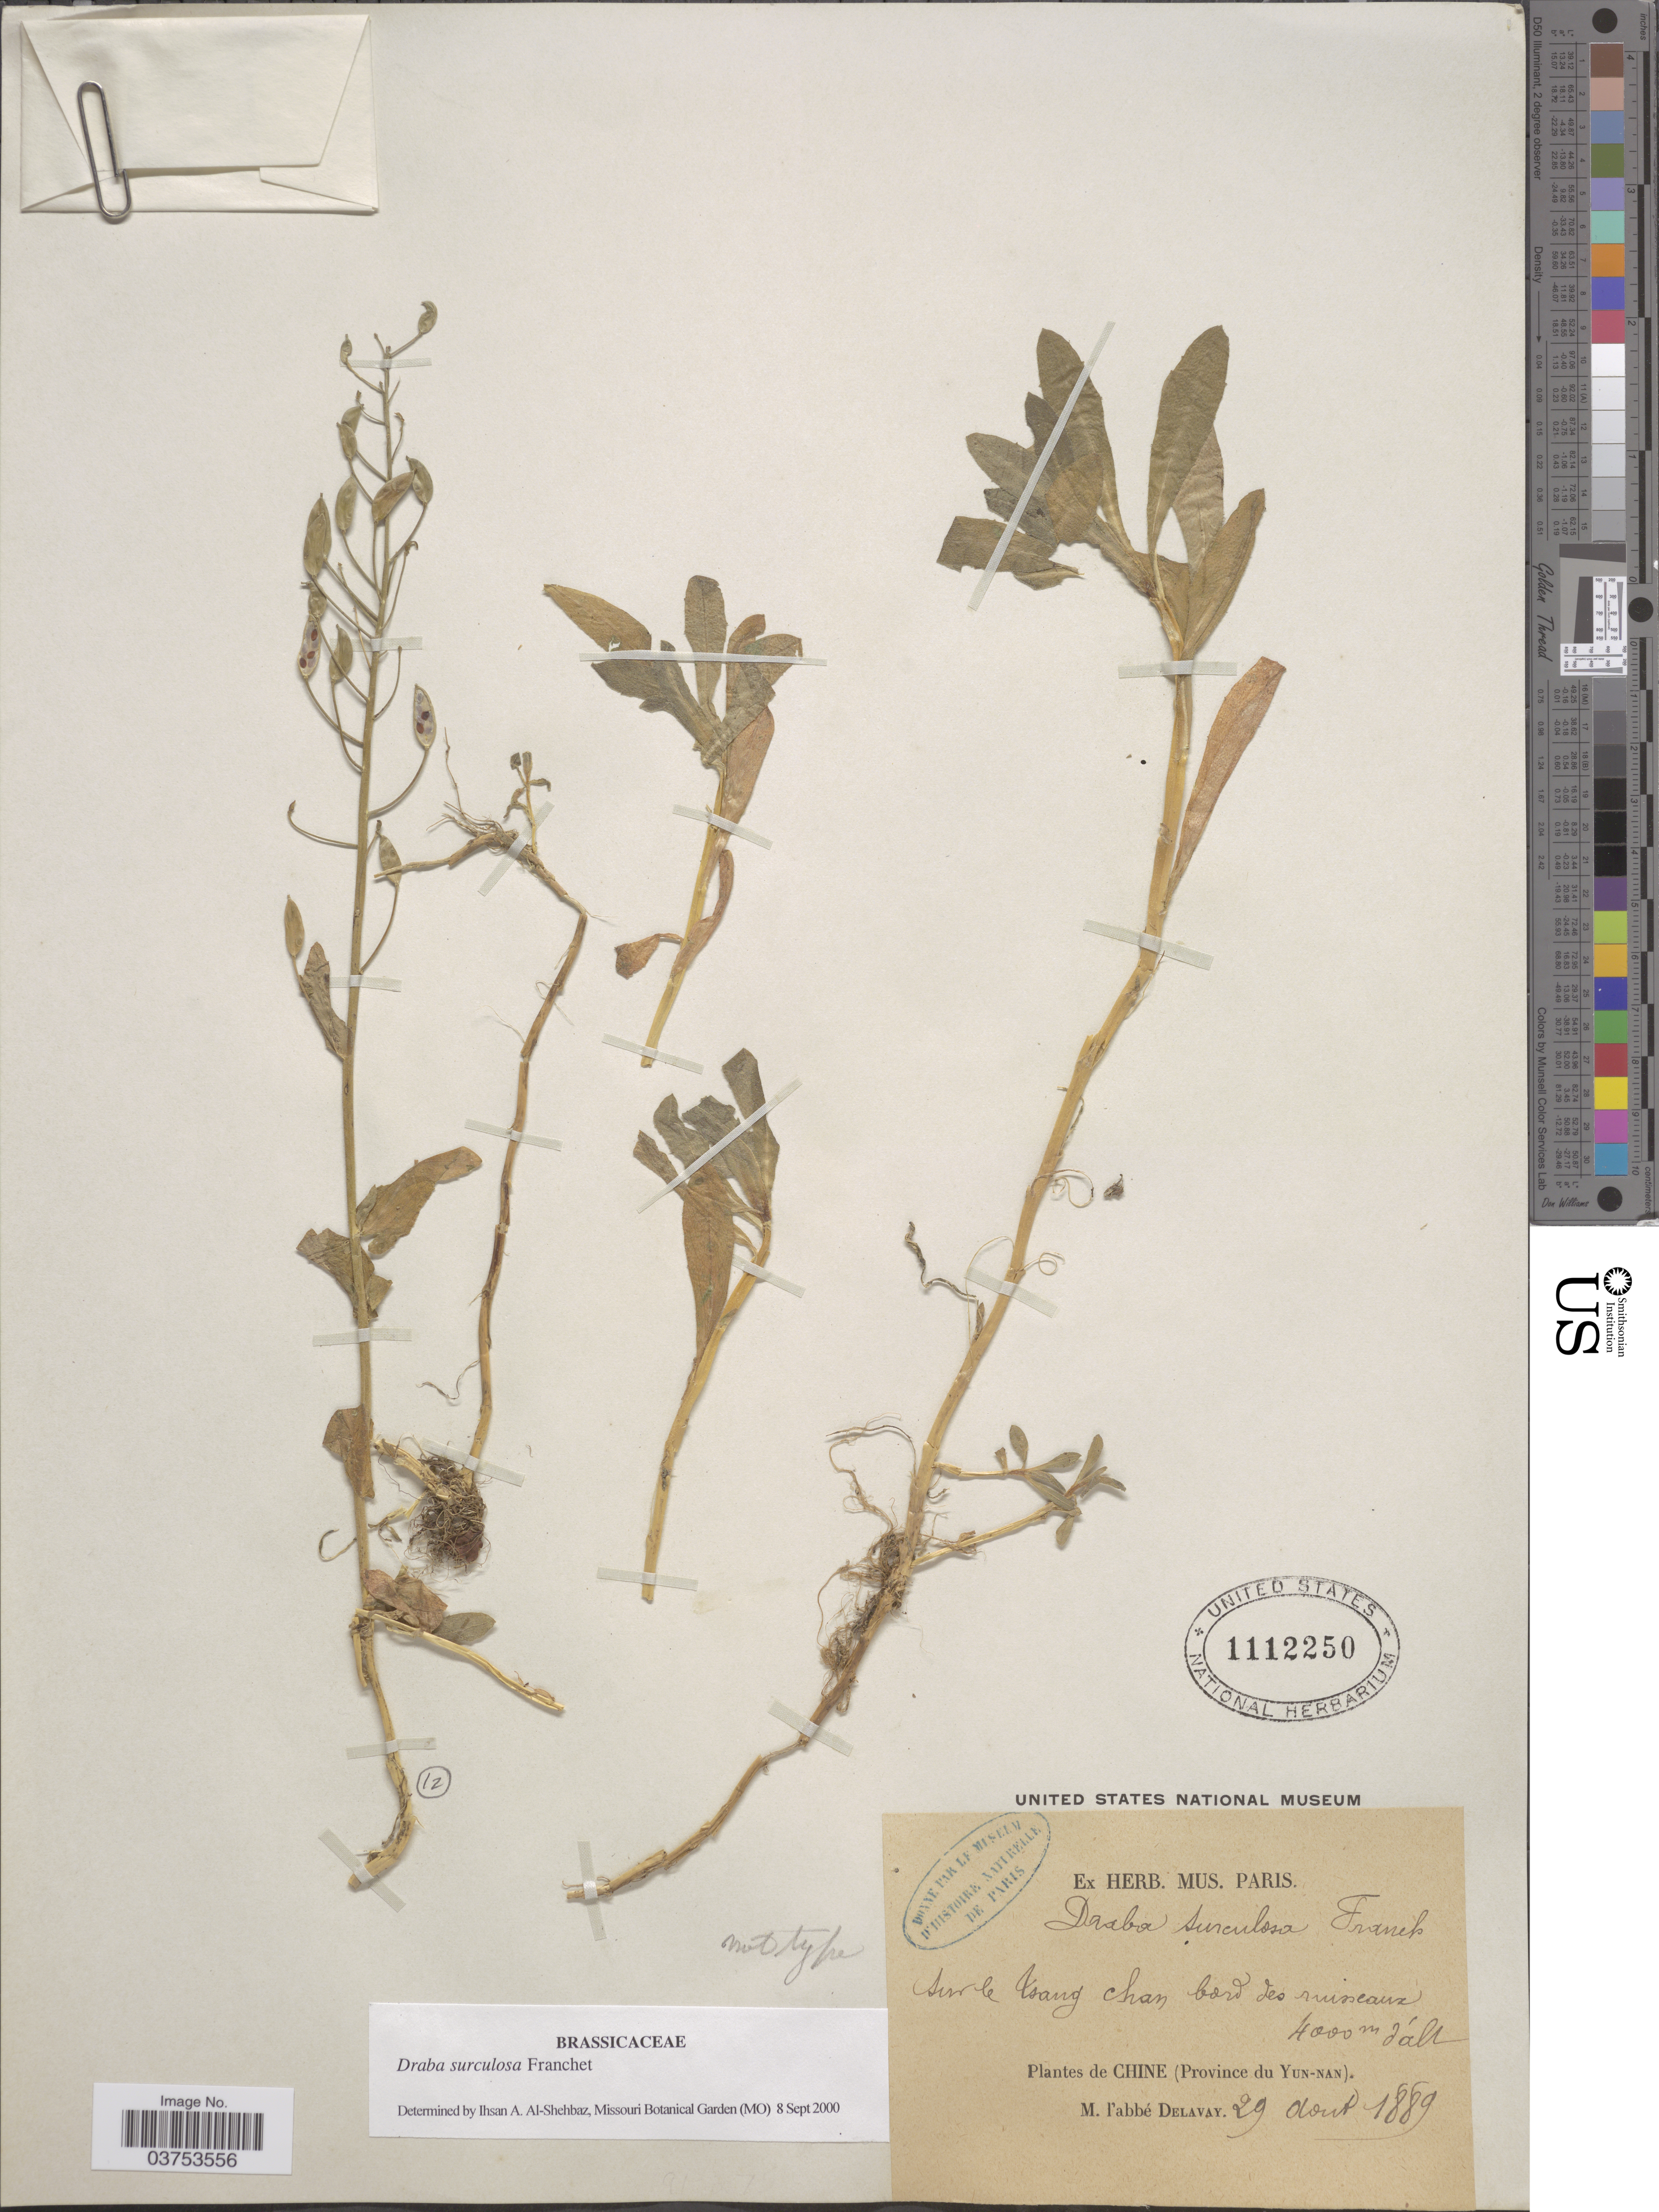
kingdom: Plantae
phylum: Tracheophyta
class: Magnoliopsida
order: Brassicales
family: Brassicaceae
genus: Draba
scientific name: Draba surculosa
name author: Franch.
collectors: P. Delavay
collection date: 1889-08-29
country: China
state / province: Yunnan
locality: Surle Tsang chan bord des ruissceanz. (Province du Yun-Nan).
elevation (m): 4000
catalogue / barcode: US 1112250